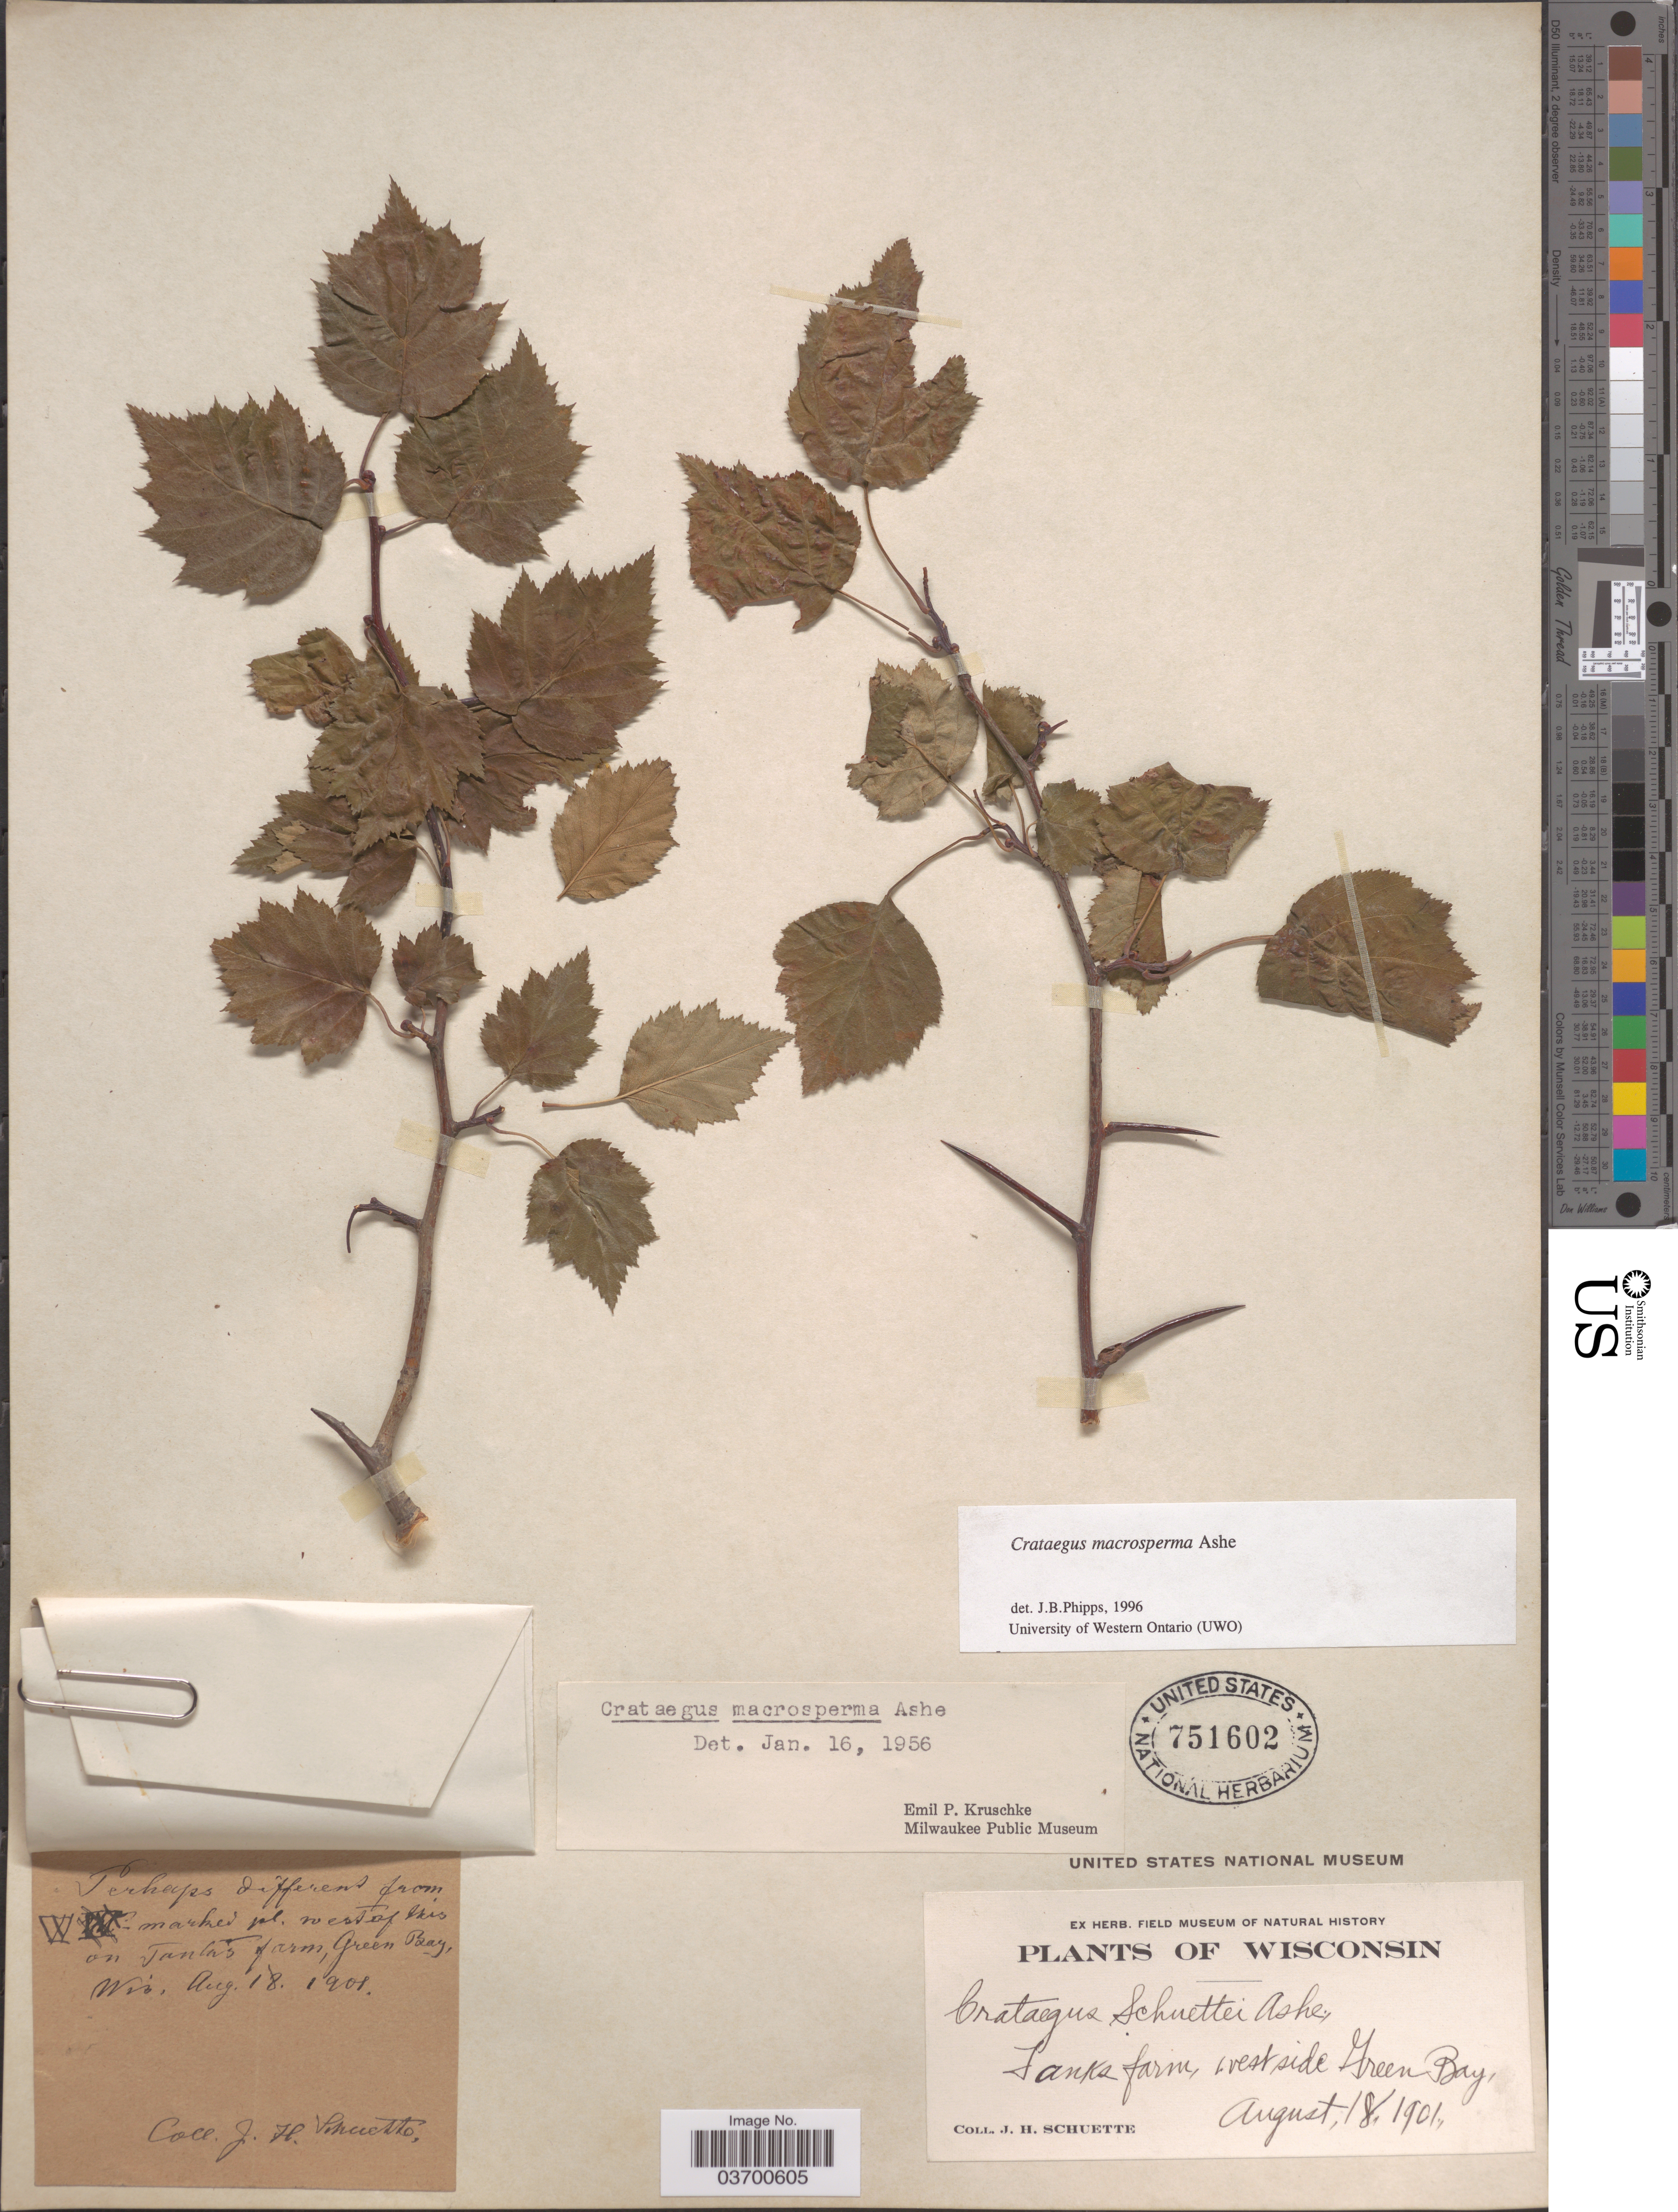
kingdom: Plantae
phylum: Tracheophyta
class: Magnoliopsida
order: Rosales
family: Rosaceae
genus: Crataegus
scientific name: Crataegus macrosperma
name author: Ashe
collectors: J. H. Schuette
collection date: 1901-08-18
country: United States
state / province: Wisconsin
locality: Tank's farm, Green Bay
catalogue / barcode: US 751602